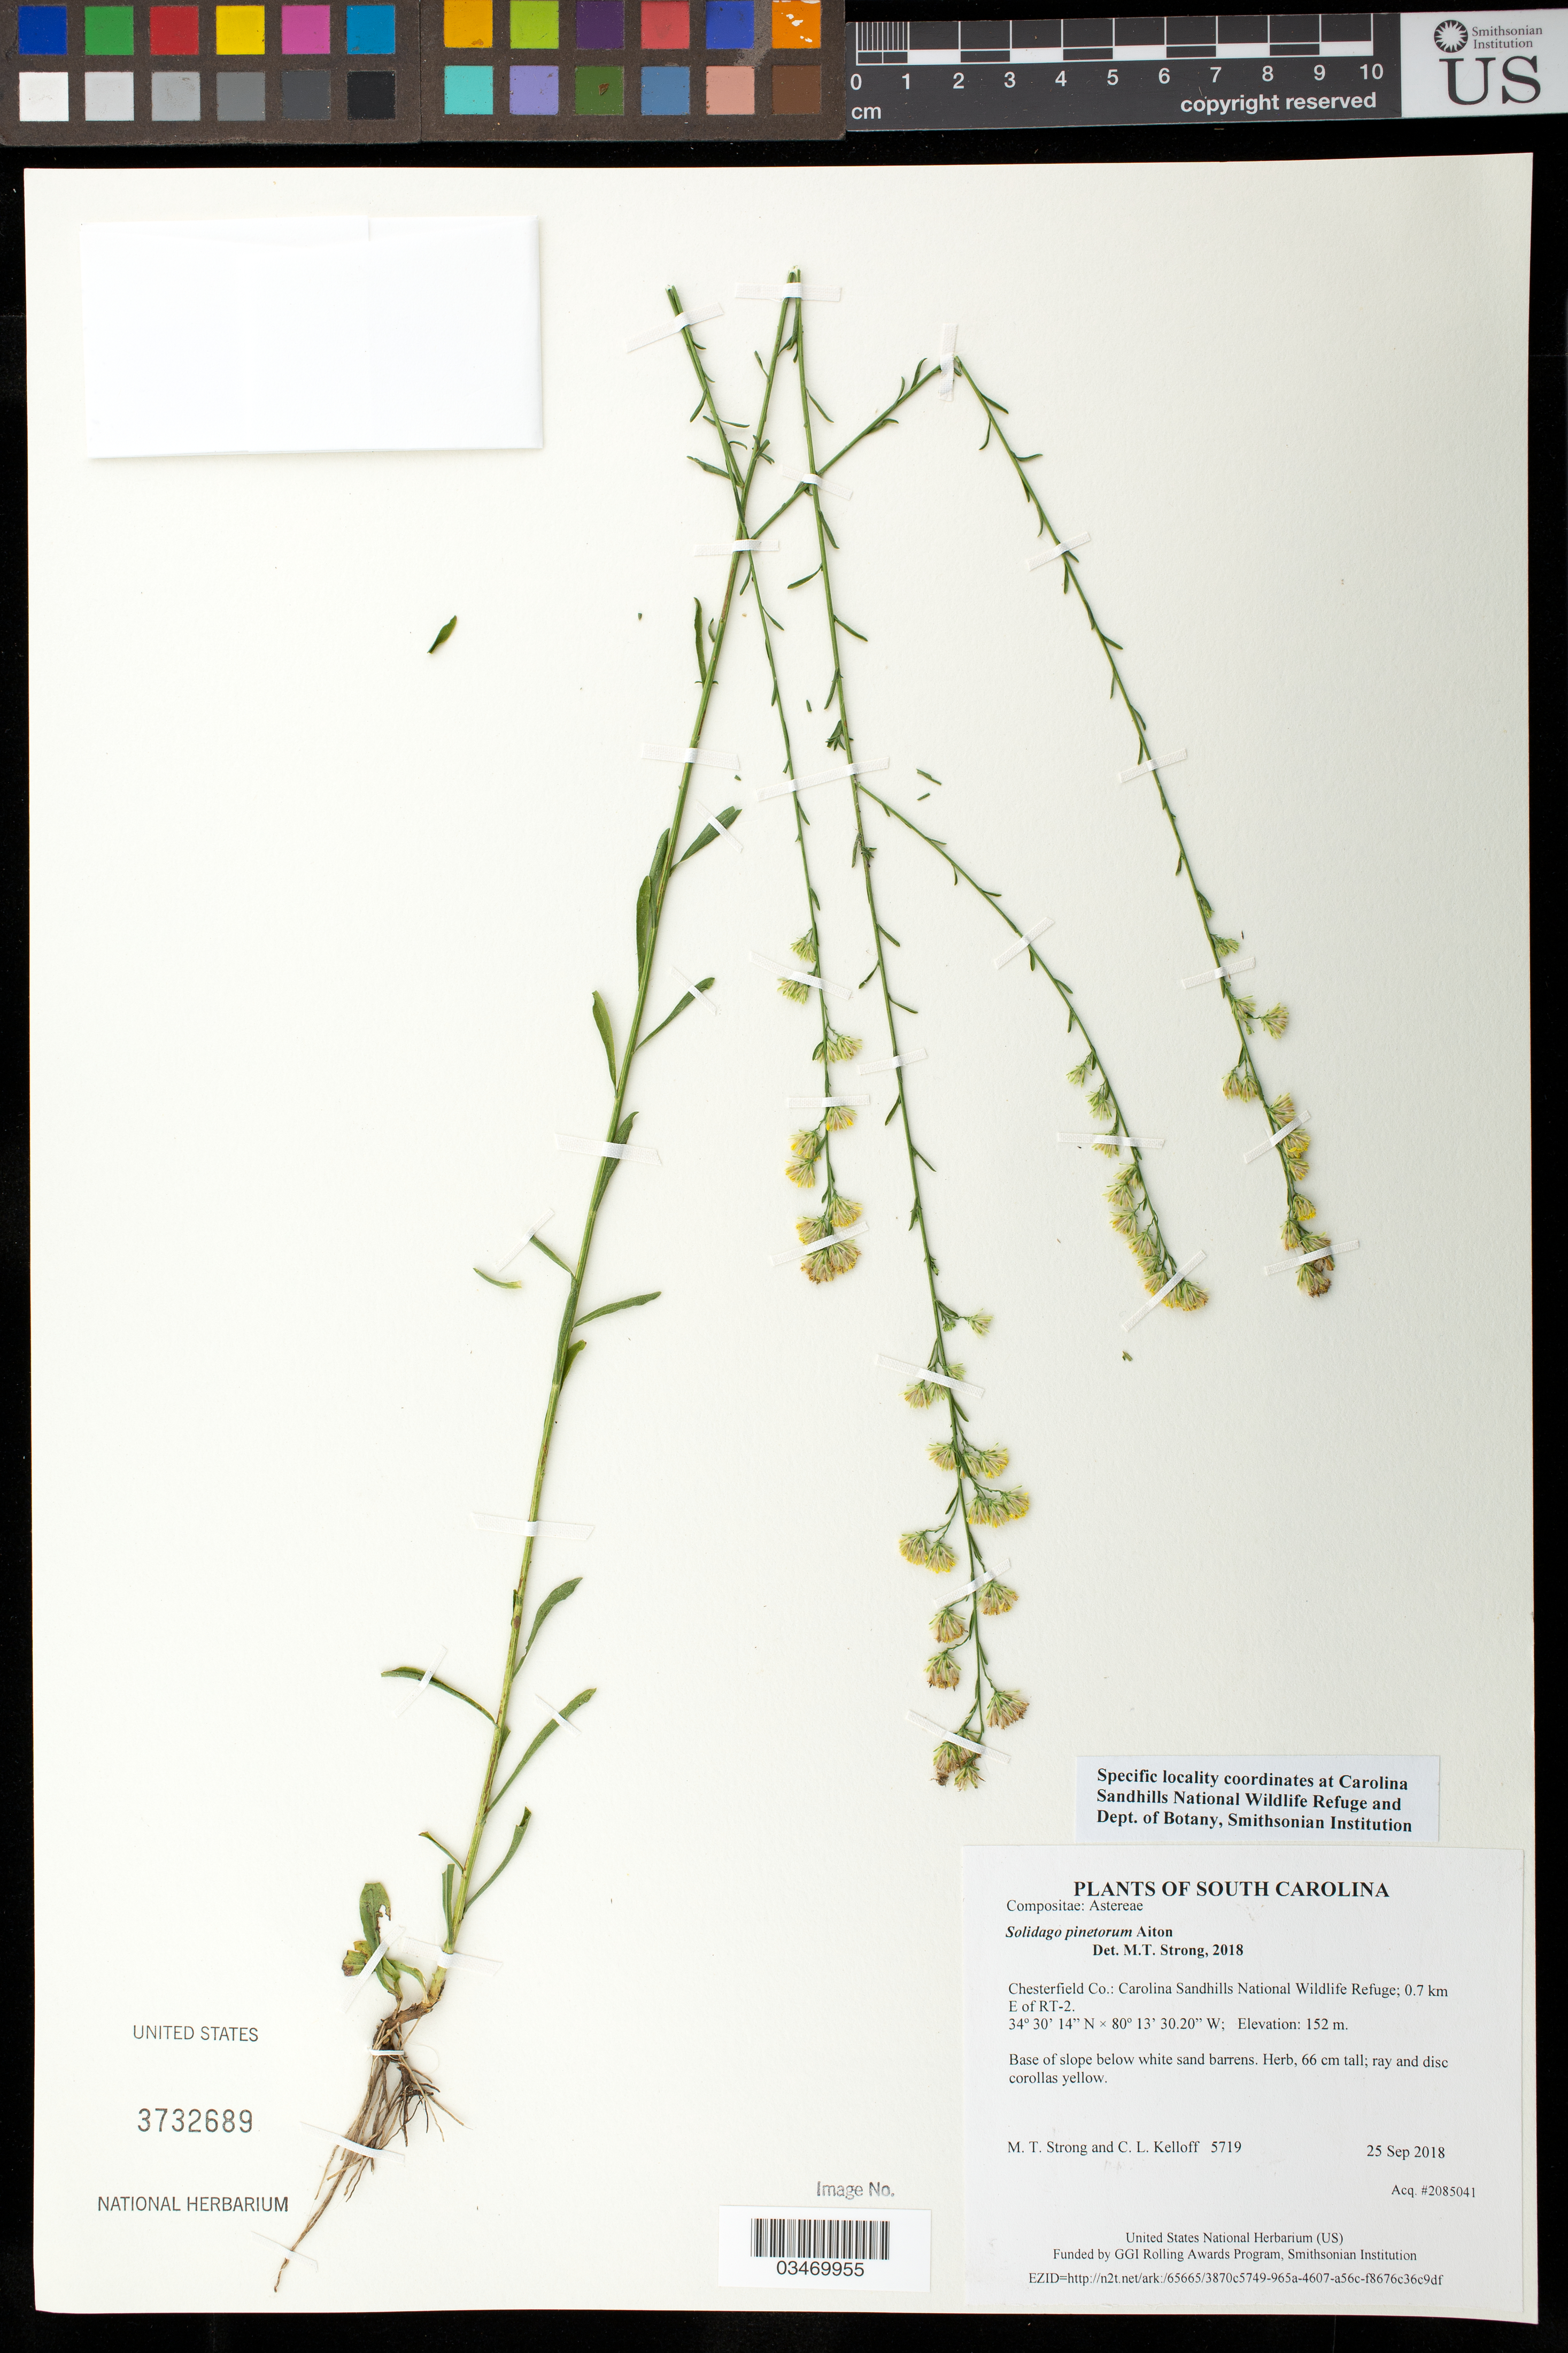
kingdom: Plantae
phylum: Tracheophyta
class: Magnoliopsida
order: Asterales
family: Asteraceae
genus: Solidago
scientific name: Solidago pinetorum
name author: Aiton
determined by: Strong, M. T., (US), Smithsonian Institution - National Museum of Natural History (UNITED STATES)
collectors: M. T. Strong & C. L. Kelloff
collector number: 5719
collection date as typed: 25 Sep 2018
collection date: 2018-09-25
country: United States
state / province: South Carolina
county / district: Chesterfield Co.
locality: Carolina Sandhills National Wildlife Refuge; 0.7 km E of RT-2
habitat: Base of slope below white sand barrens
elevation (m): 152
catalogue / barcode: US 3732689